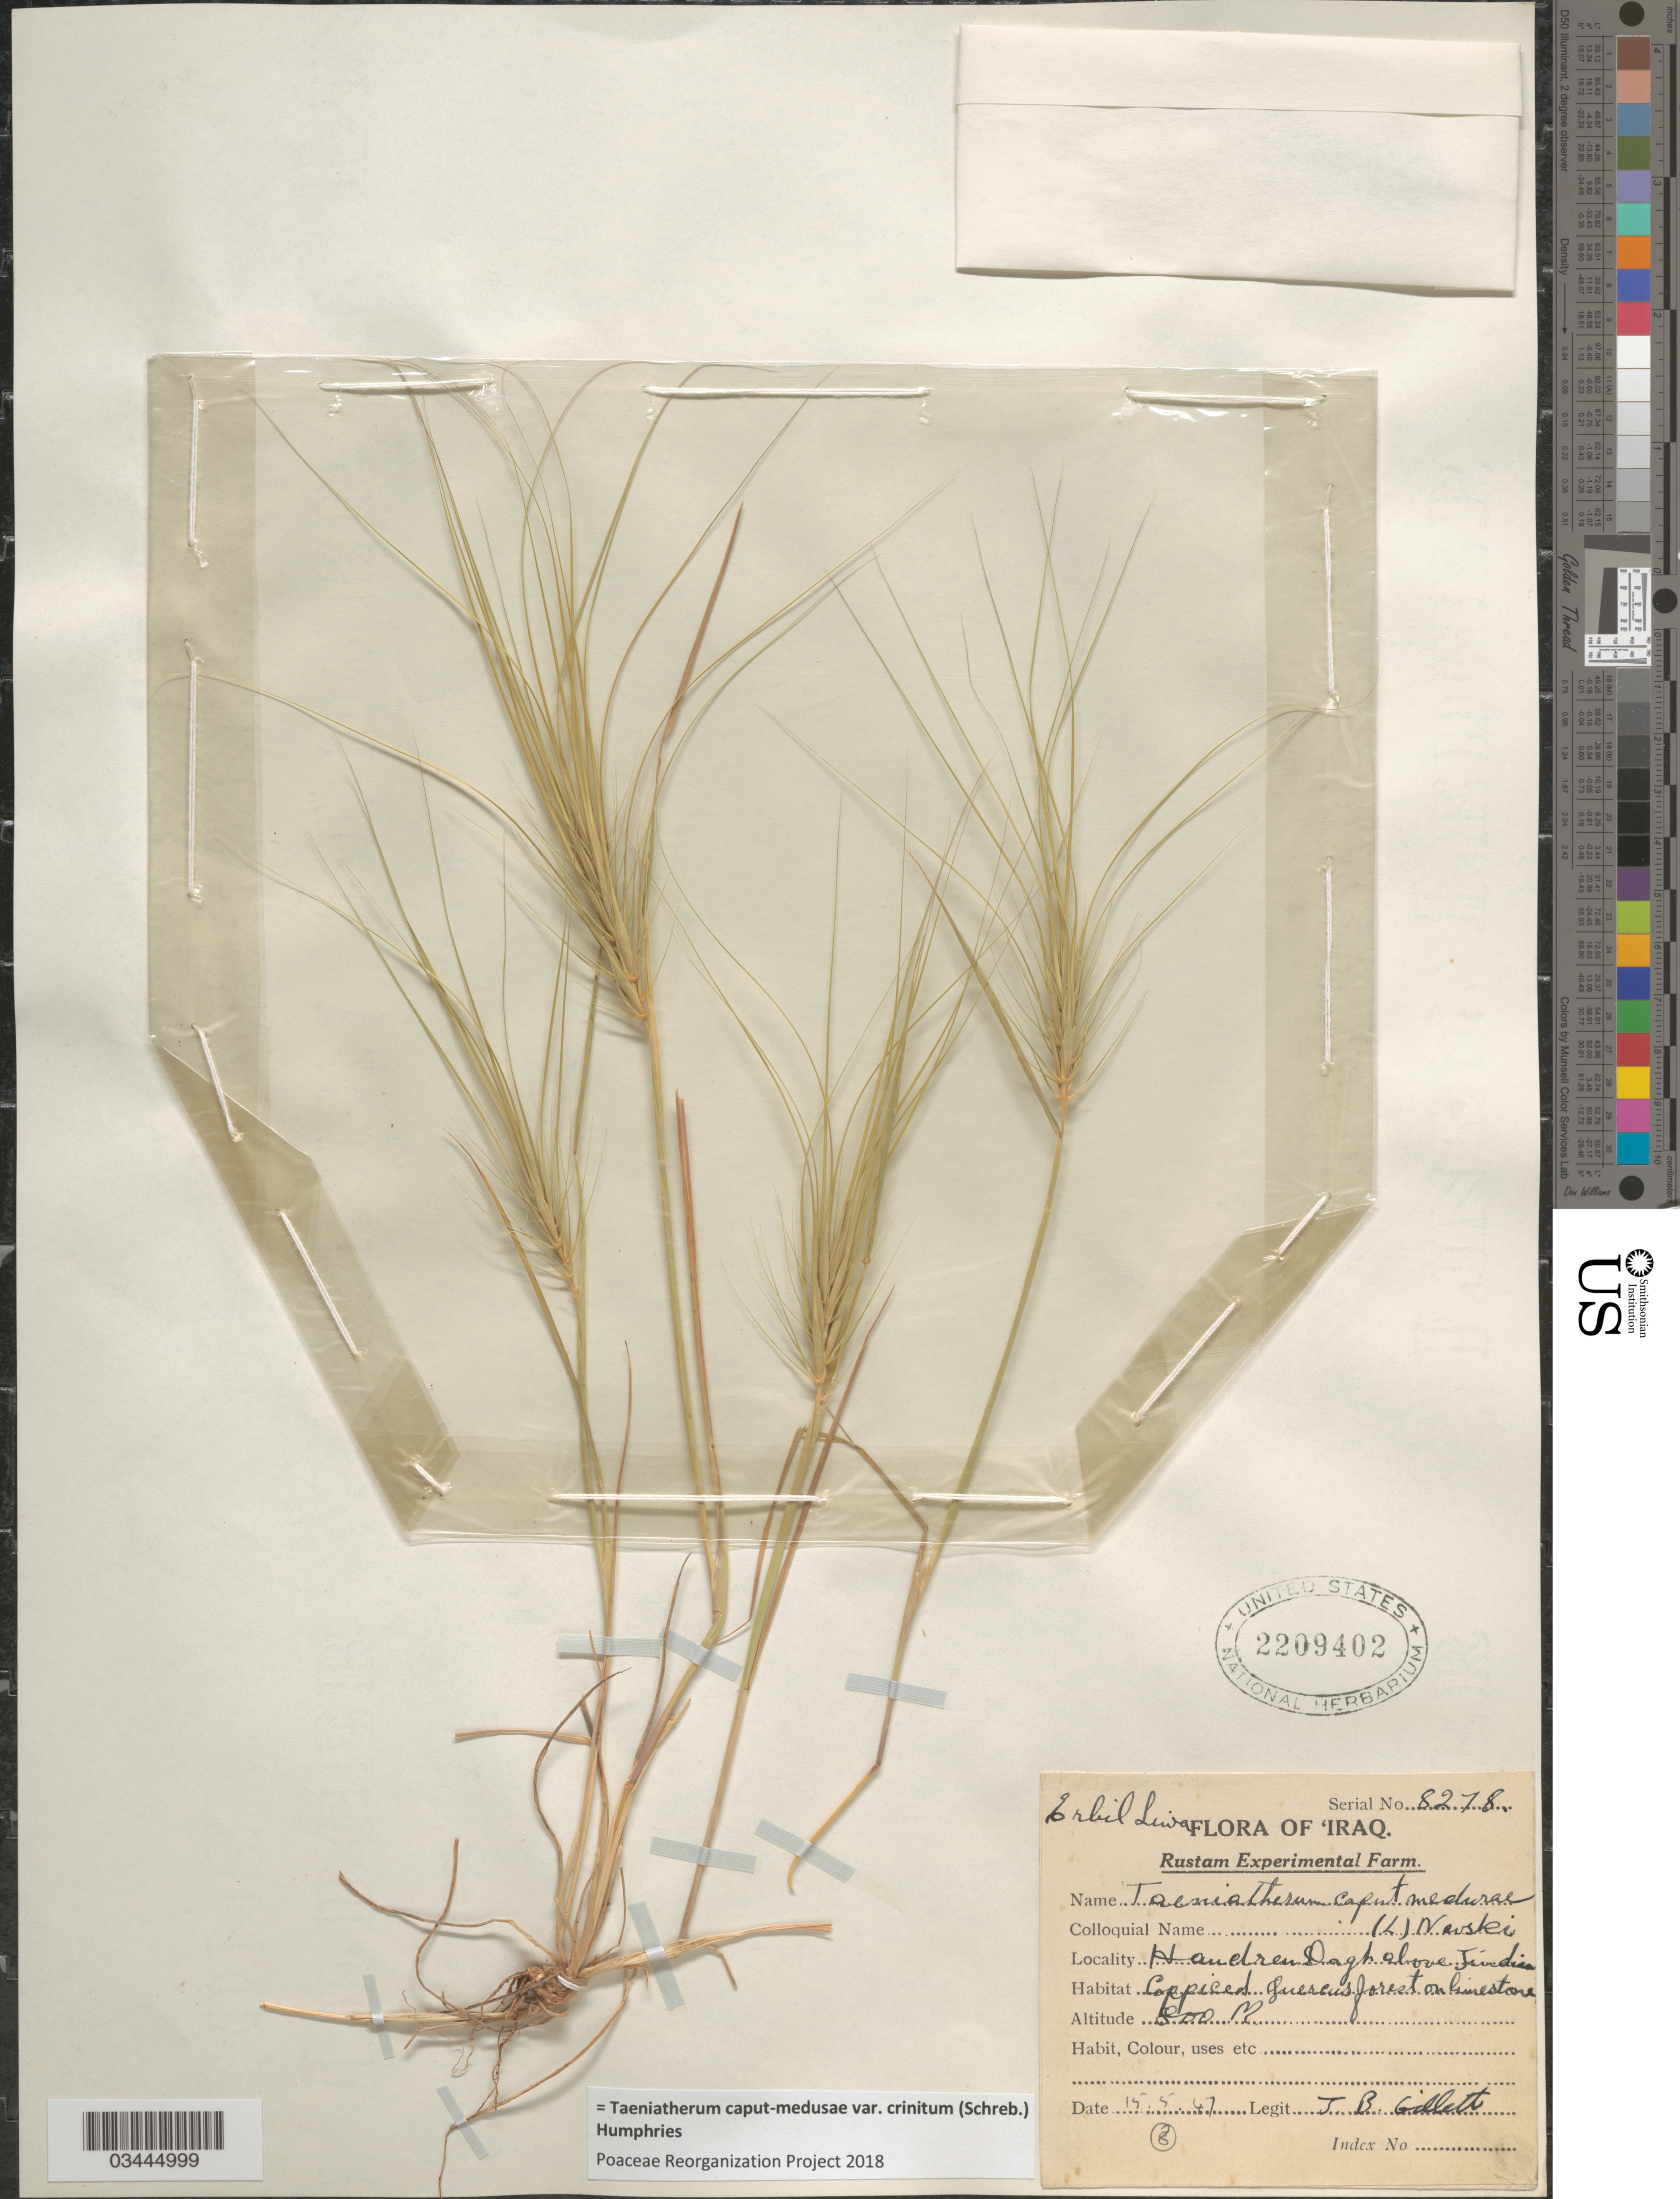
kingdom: Plantae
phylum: Tracheophyta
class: Liliopsida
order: Poales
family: Poaceae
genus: Taeniatherum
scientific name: Taeniatherum caput-medusae var. crinitum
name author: (Schreb.) Humphries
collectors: J. B. Gillett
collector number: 8278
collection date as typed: Transcribed d/m/y: 15/5/47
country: Iraq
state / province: Arbīl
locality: Erbil Liwa. Handren Dagh above Jindian.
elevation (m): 800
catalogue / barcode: US 2209402